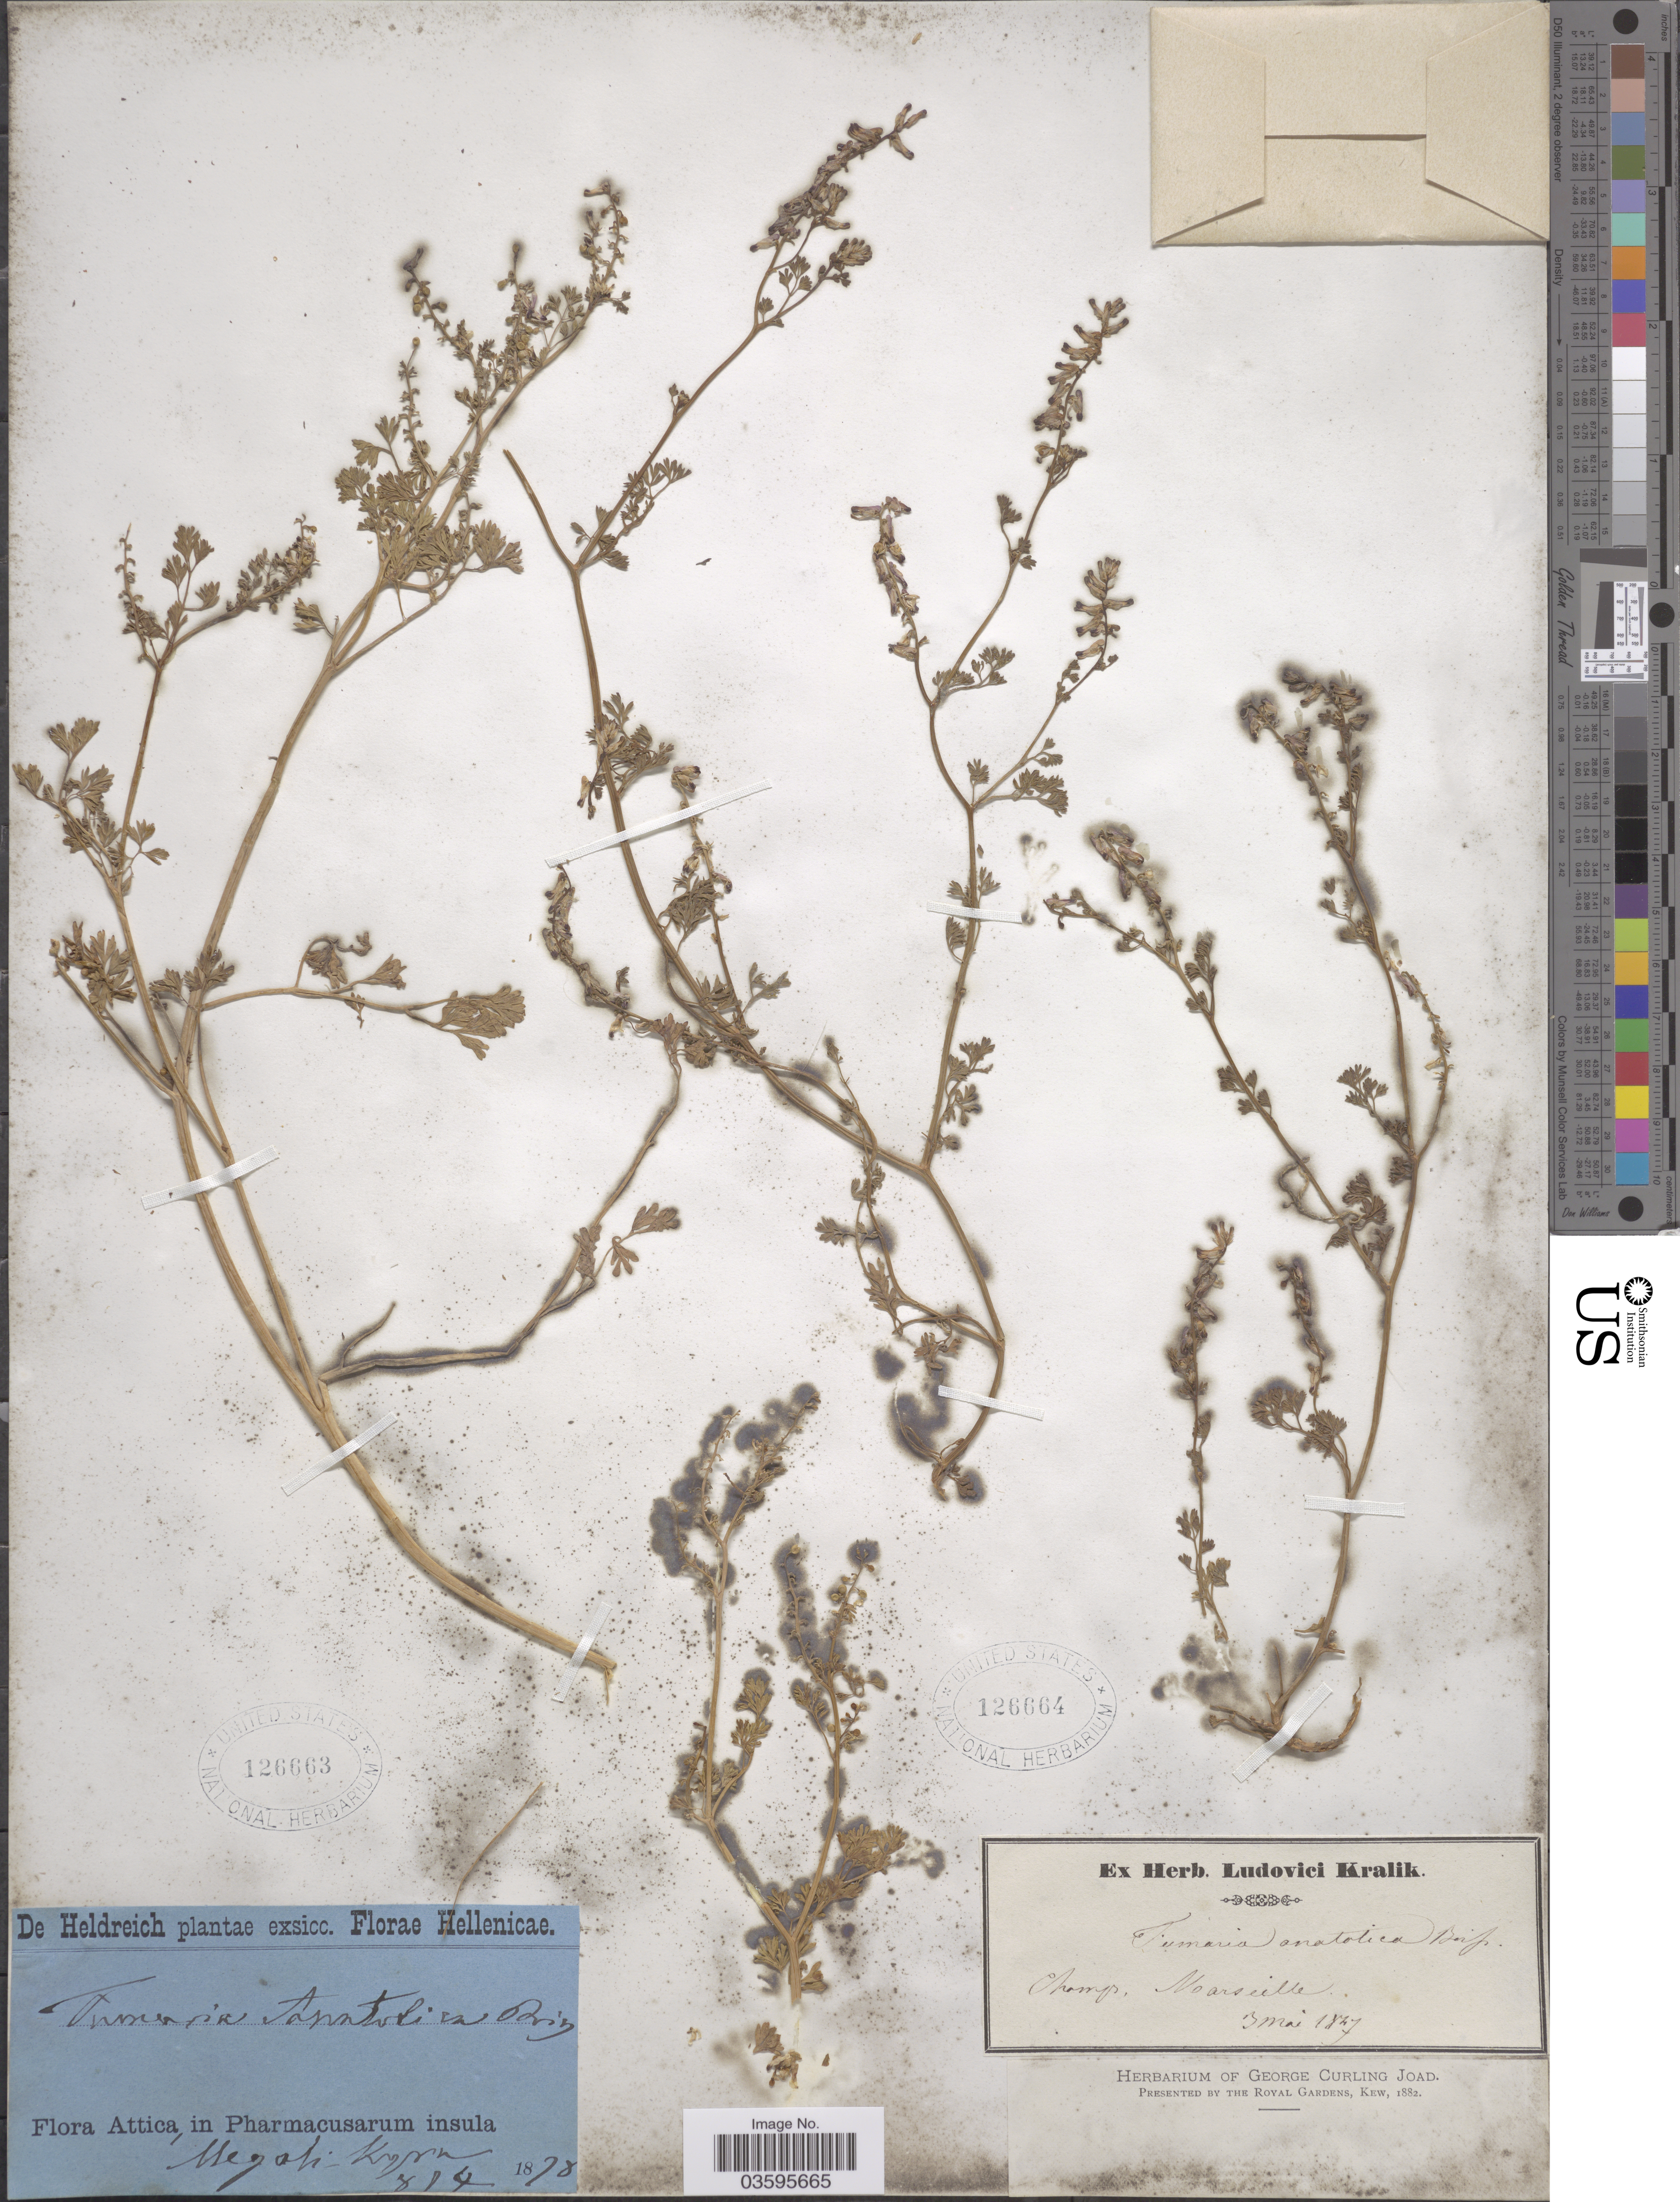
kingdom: Plantae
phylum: Tracheophyta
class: Magnoliopsida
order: Ranunculales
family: Papaveraceae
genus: Fumaria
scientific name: Fumaria anatolica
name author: Boiss.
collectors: -. De Heldreich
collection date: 1878-04-08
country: Greece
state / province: Attica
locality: Attica, in Pharmacusarum insula Megali-Kyra.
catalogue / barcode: US 126663